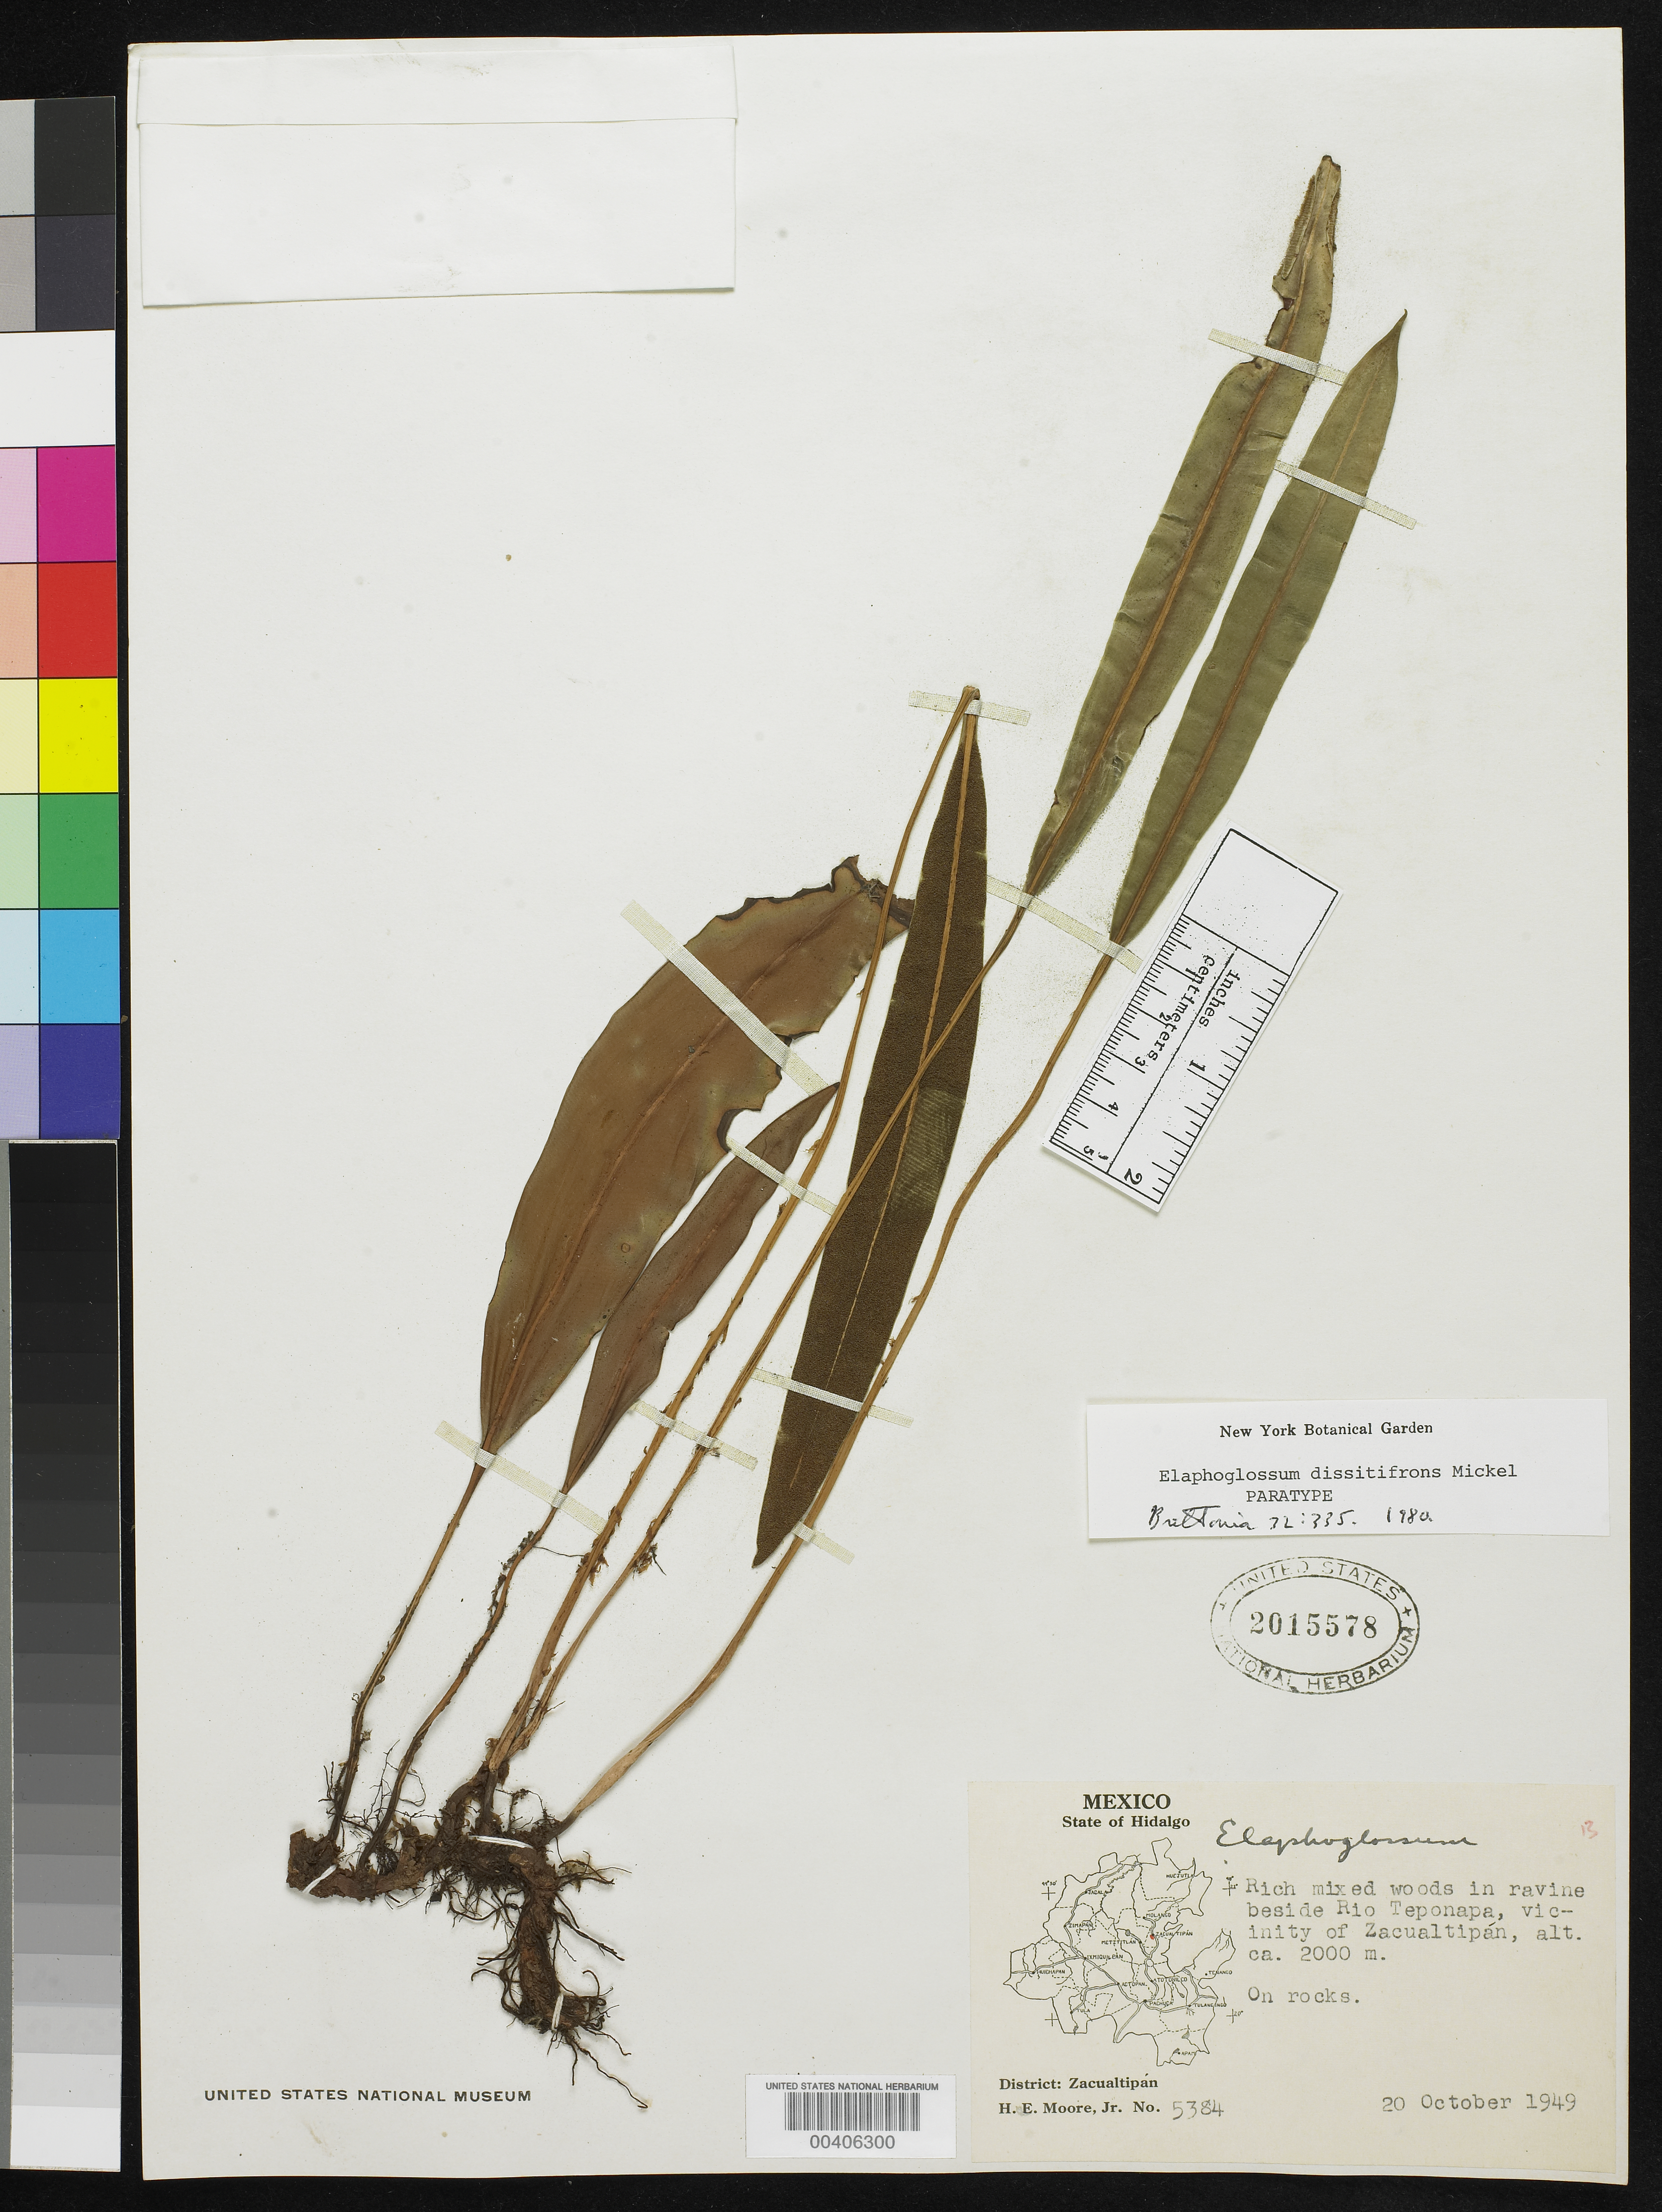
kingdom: Plantae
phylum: Tracheophyta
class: Polypodiopsida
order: Polypodiales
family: Dryopteridaceae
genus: Elaphoglossum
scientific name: Elaphoglossum dissitifrons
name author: Mickel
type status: Paratype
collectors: H. E. Moore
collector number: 5384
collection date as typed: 20 Oct 1949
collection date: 1949-10-20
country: Mexico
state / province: Hidalgo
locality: Vicinity of Zacualtipan, beside Rio Teponapa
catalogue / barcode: US 2015578